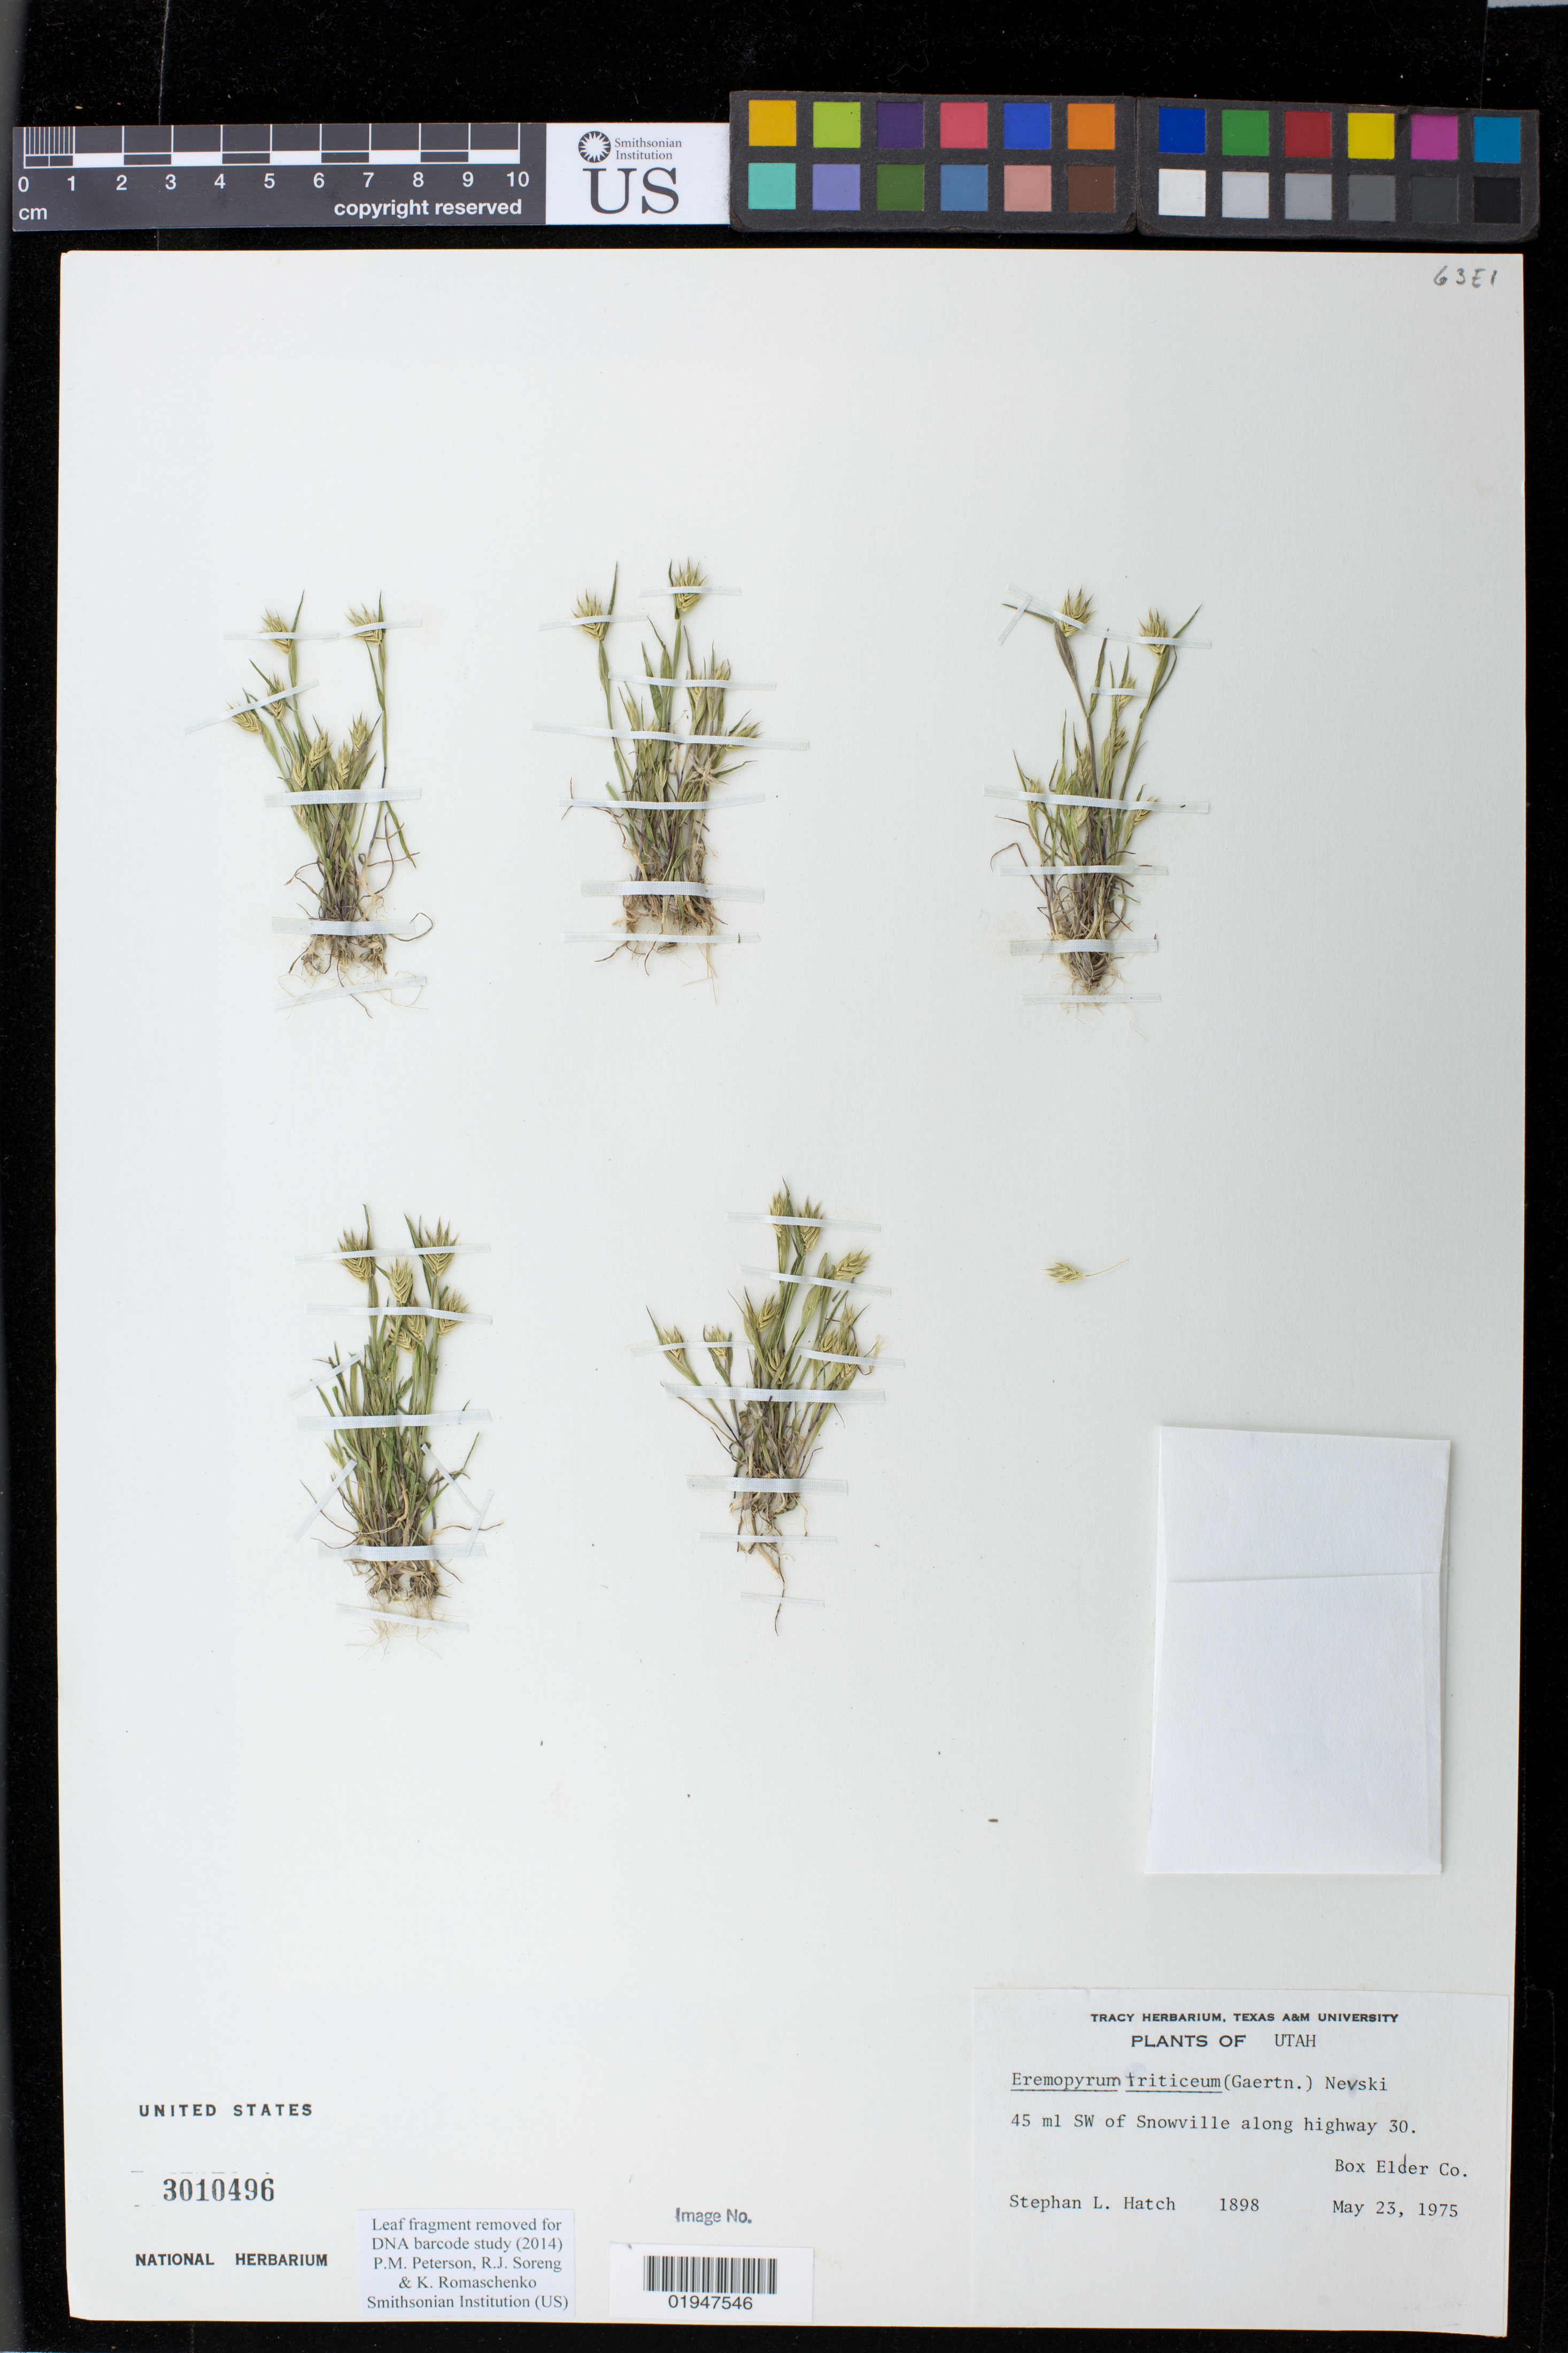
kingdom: Plantae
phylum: Tracheophyta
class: Liliopsida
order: Poales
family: Poaceae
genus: Eremopyrum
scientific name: Eremopyrum triticeum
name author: (Gaertn.) Nevski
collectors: S. L. Hatch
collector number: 1898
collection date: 1975-05-23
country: United States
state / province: Utah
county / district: Box Elder County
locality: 45 ml SW of Snowville along highway 30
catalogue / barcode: US 3010496